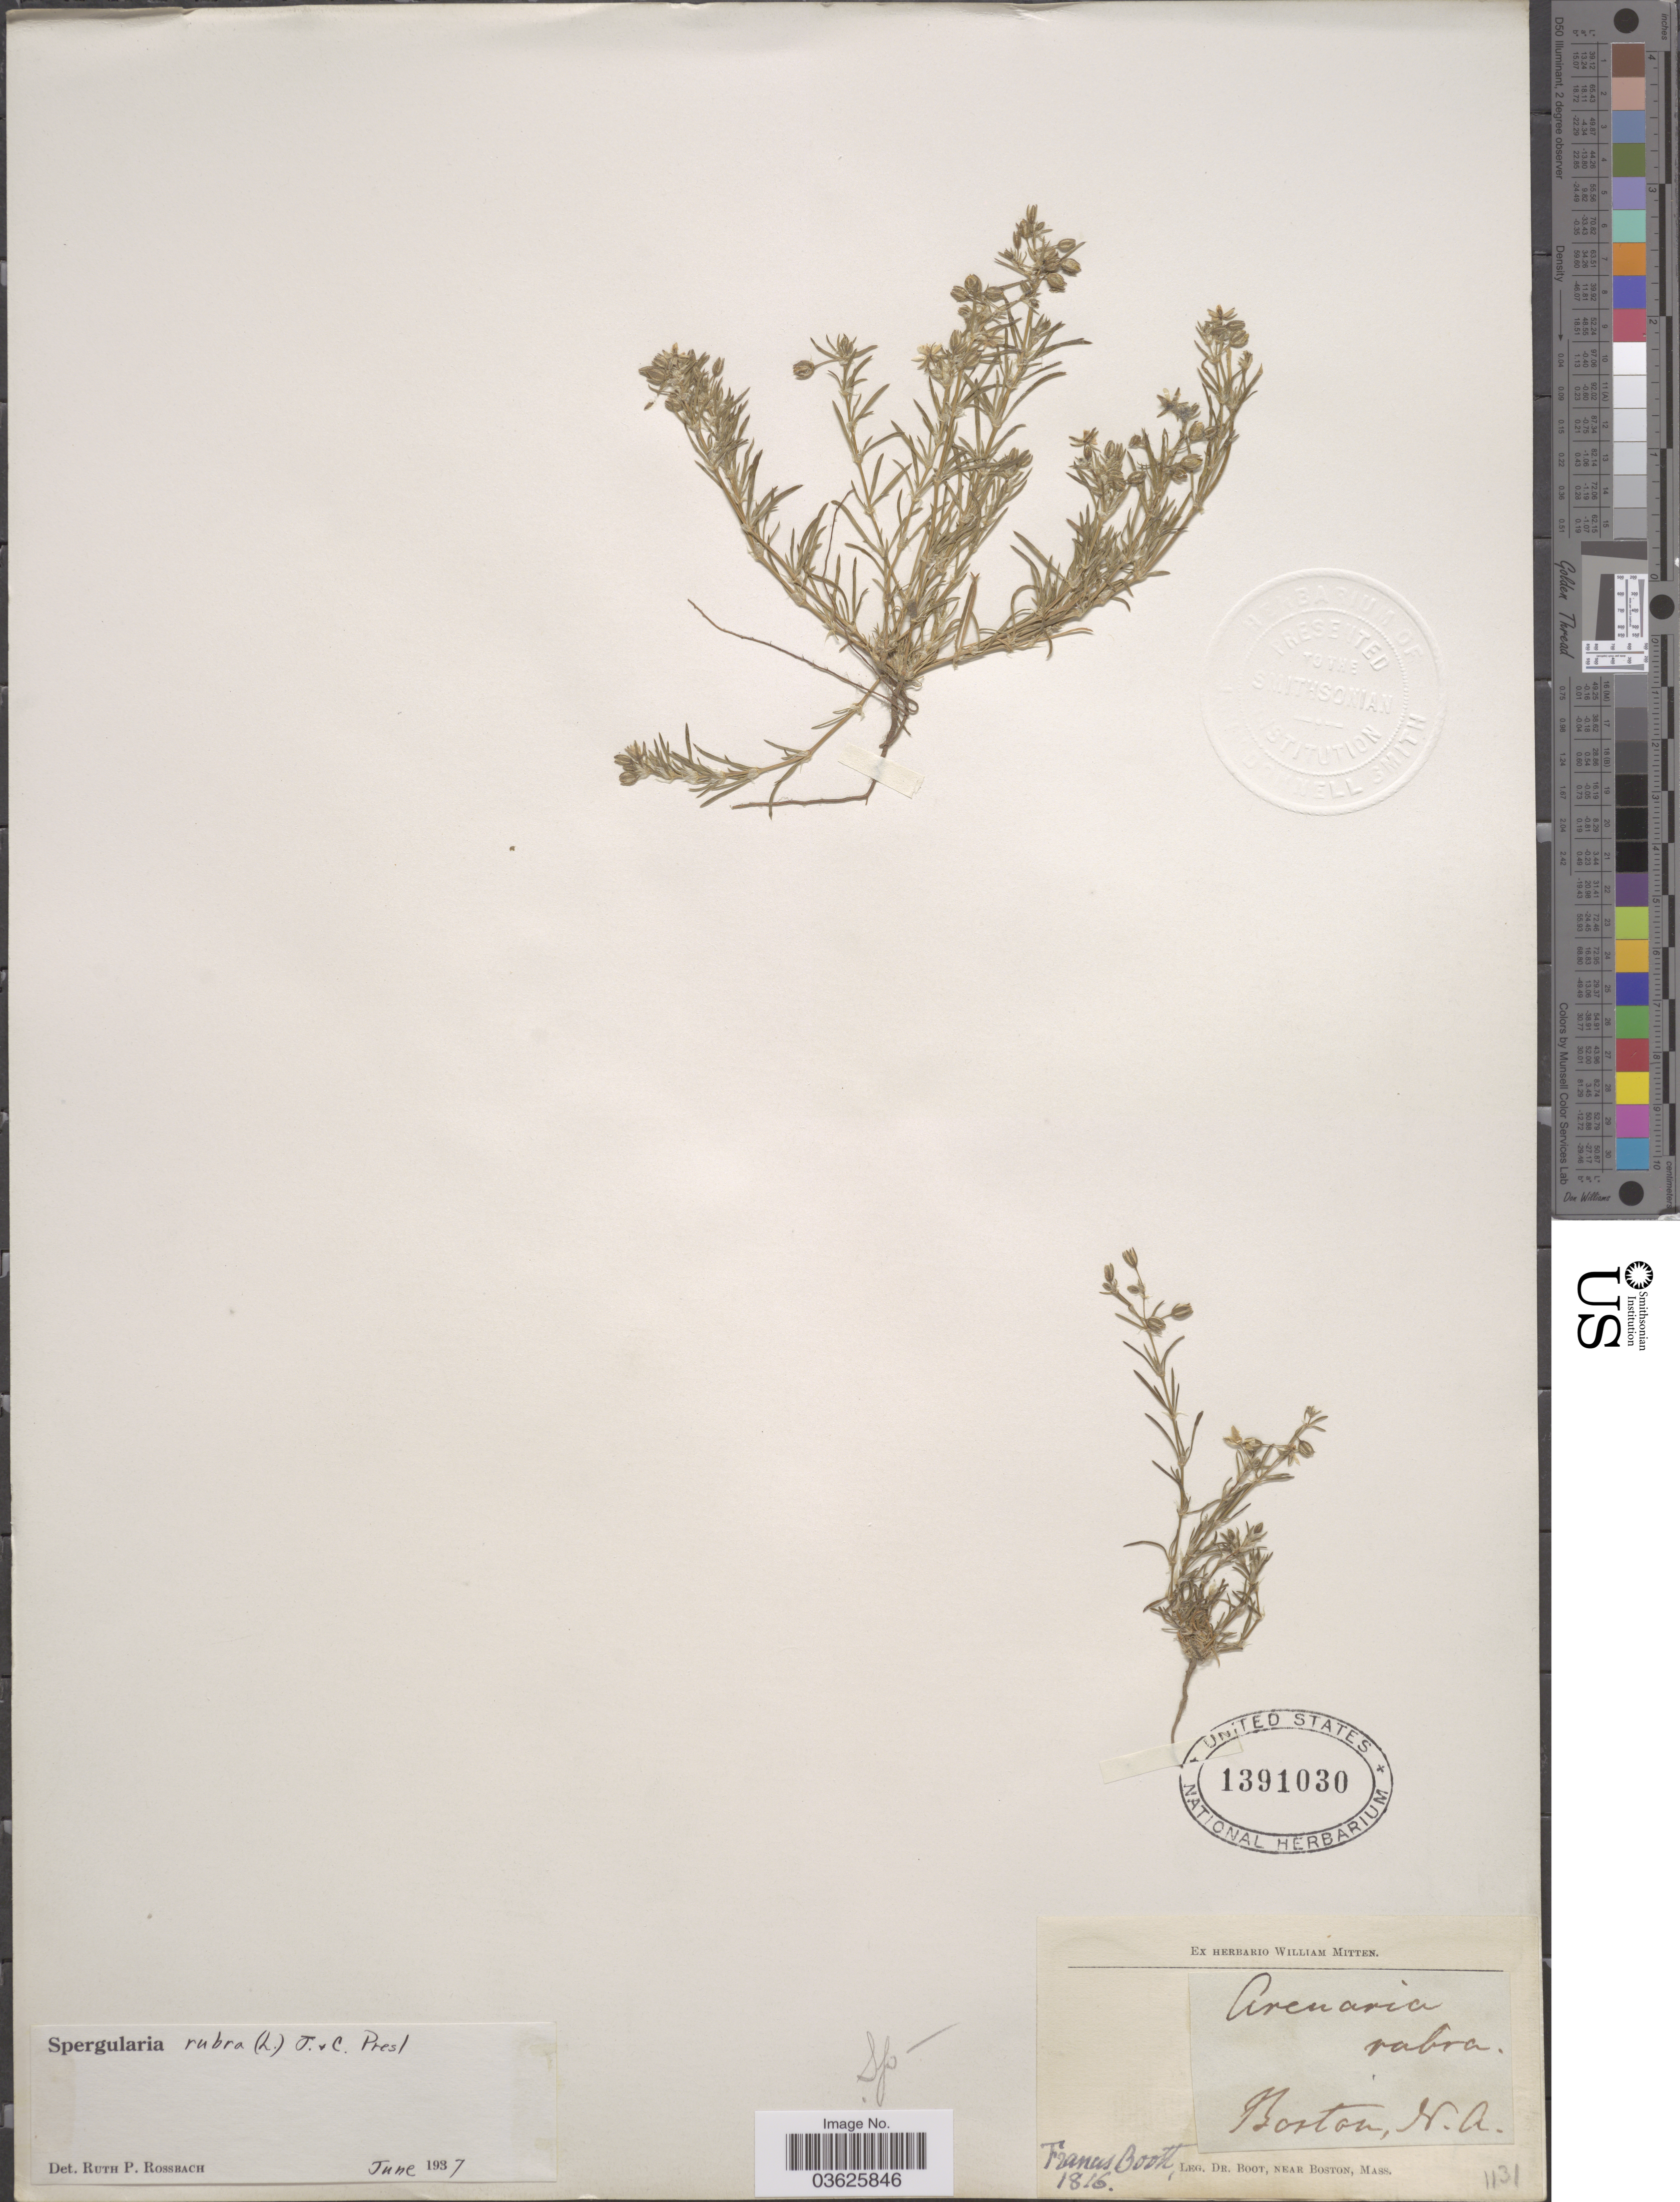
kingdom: Plantae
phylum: Tracheophyta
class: Magnoliopsida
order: Caryophyllales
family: Caryophyllaceae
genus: Spergularia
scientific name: Spergularia rubra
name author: (L.) J. Presl & C. Presl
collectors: F. M. B. Boott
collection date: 1816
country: United States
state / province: Massachusetts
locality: Boston, N.A.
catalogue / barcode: US 1391030